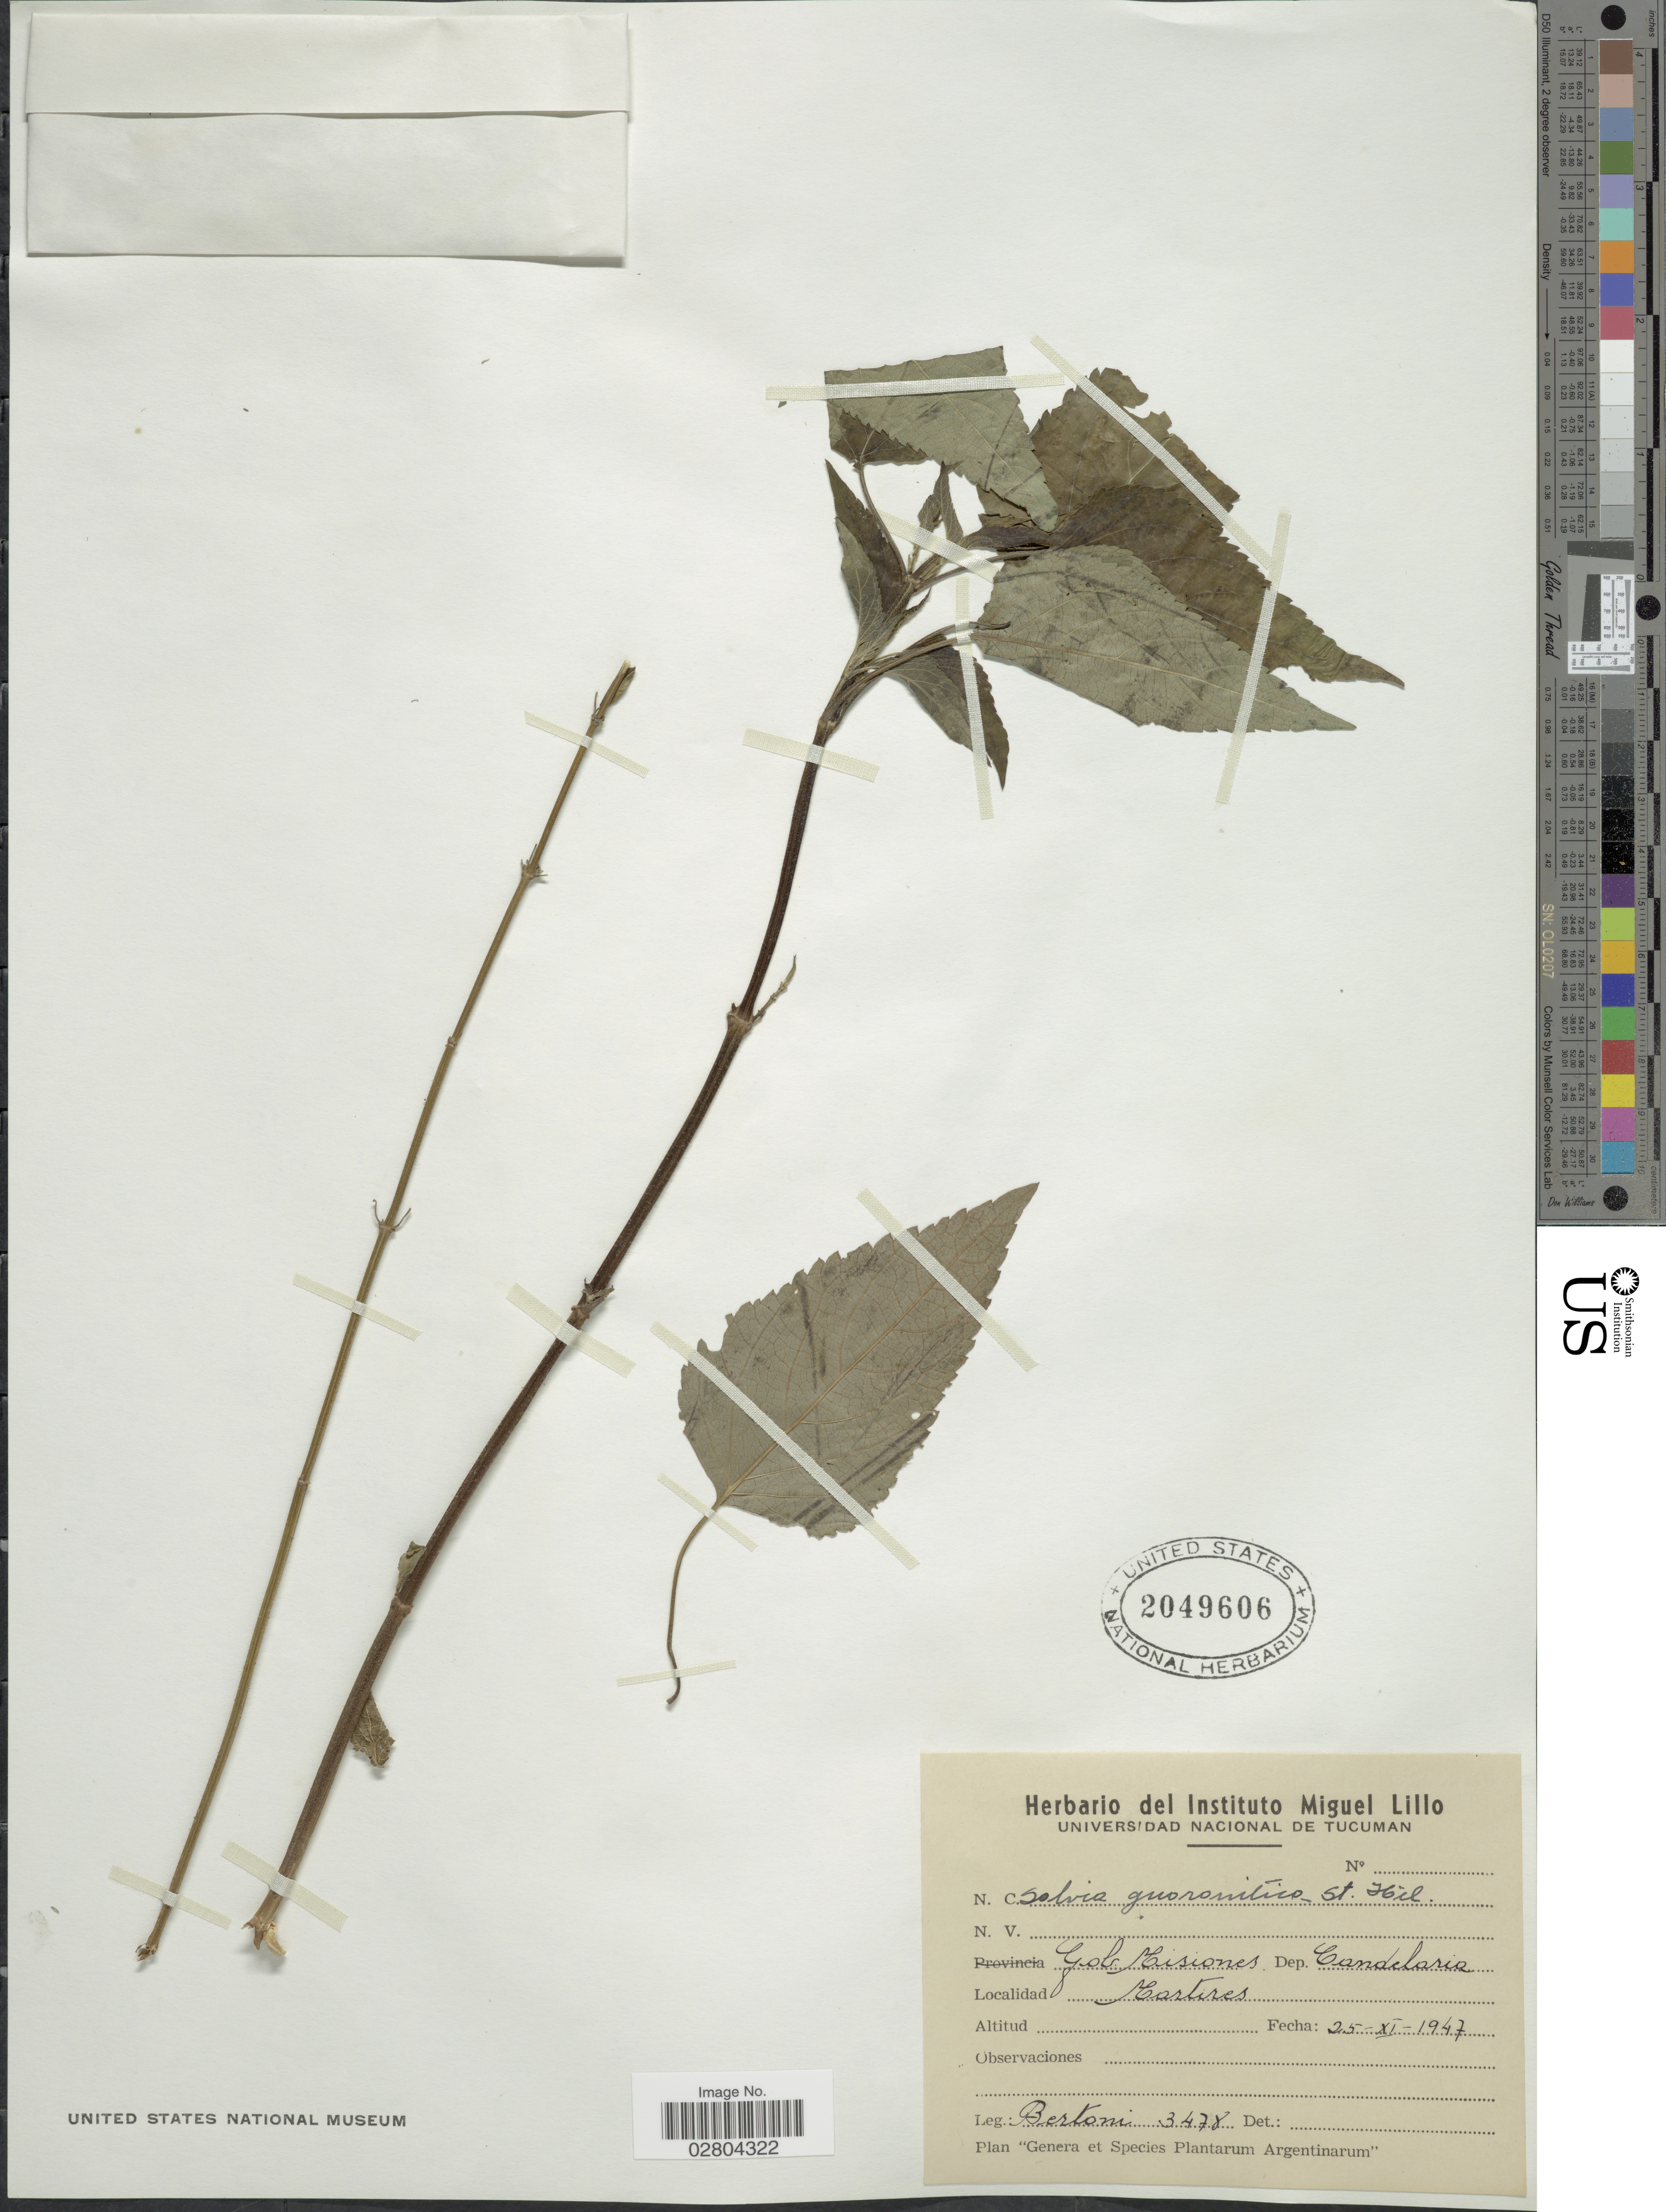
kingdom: Plantae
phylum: Tracheophyta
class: Magnoliopsida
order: Lamiales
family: Lamiaceae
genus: Salvia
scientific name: Salvia guaranitica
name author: A. St.-Hil. ex Benth.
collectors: -- Bertoni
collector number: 3478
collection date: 1947-11-25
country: Argentina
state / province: Misiones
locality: Gob Misiones. Dep Candelaria. Martires.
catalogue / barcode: US 2049606